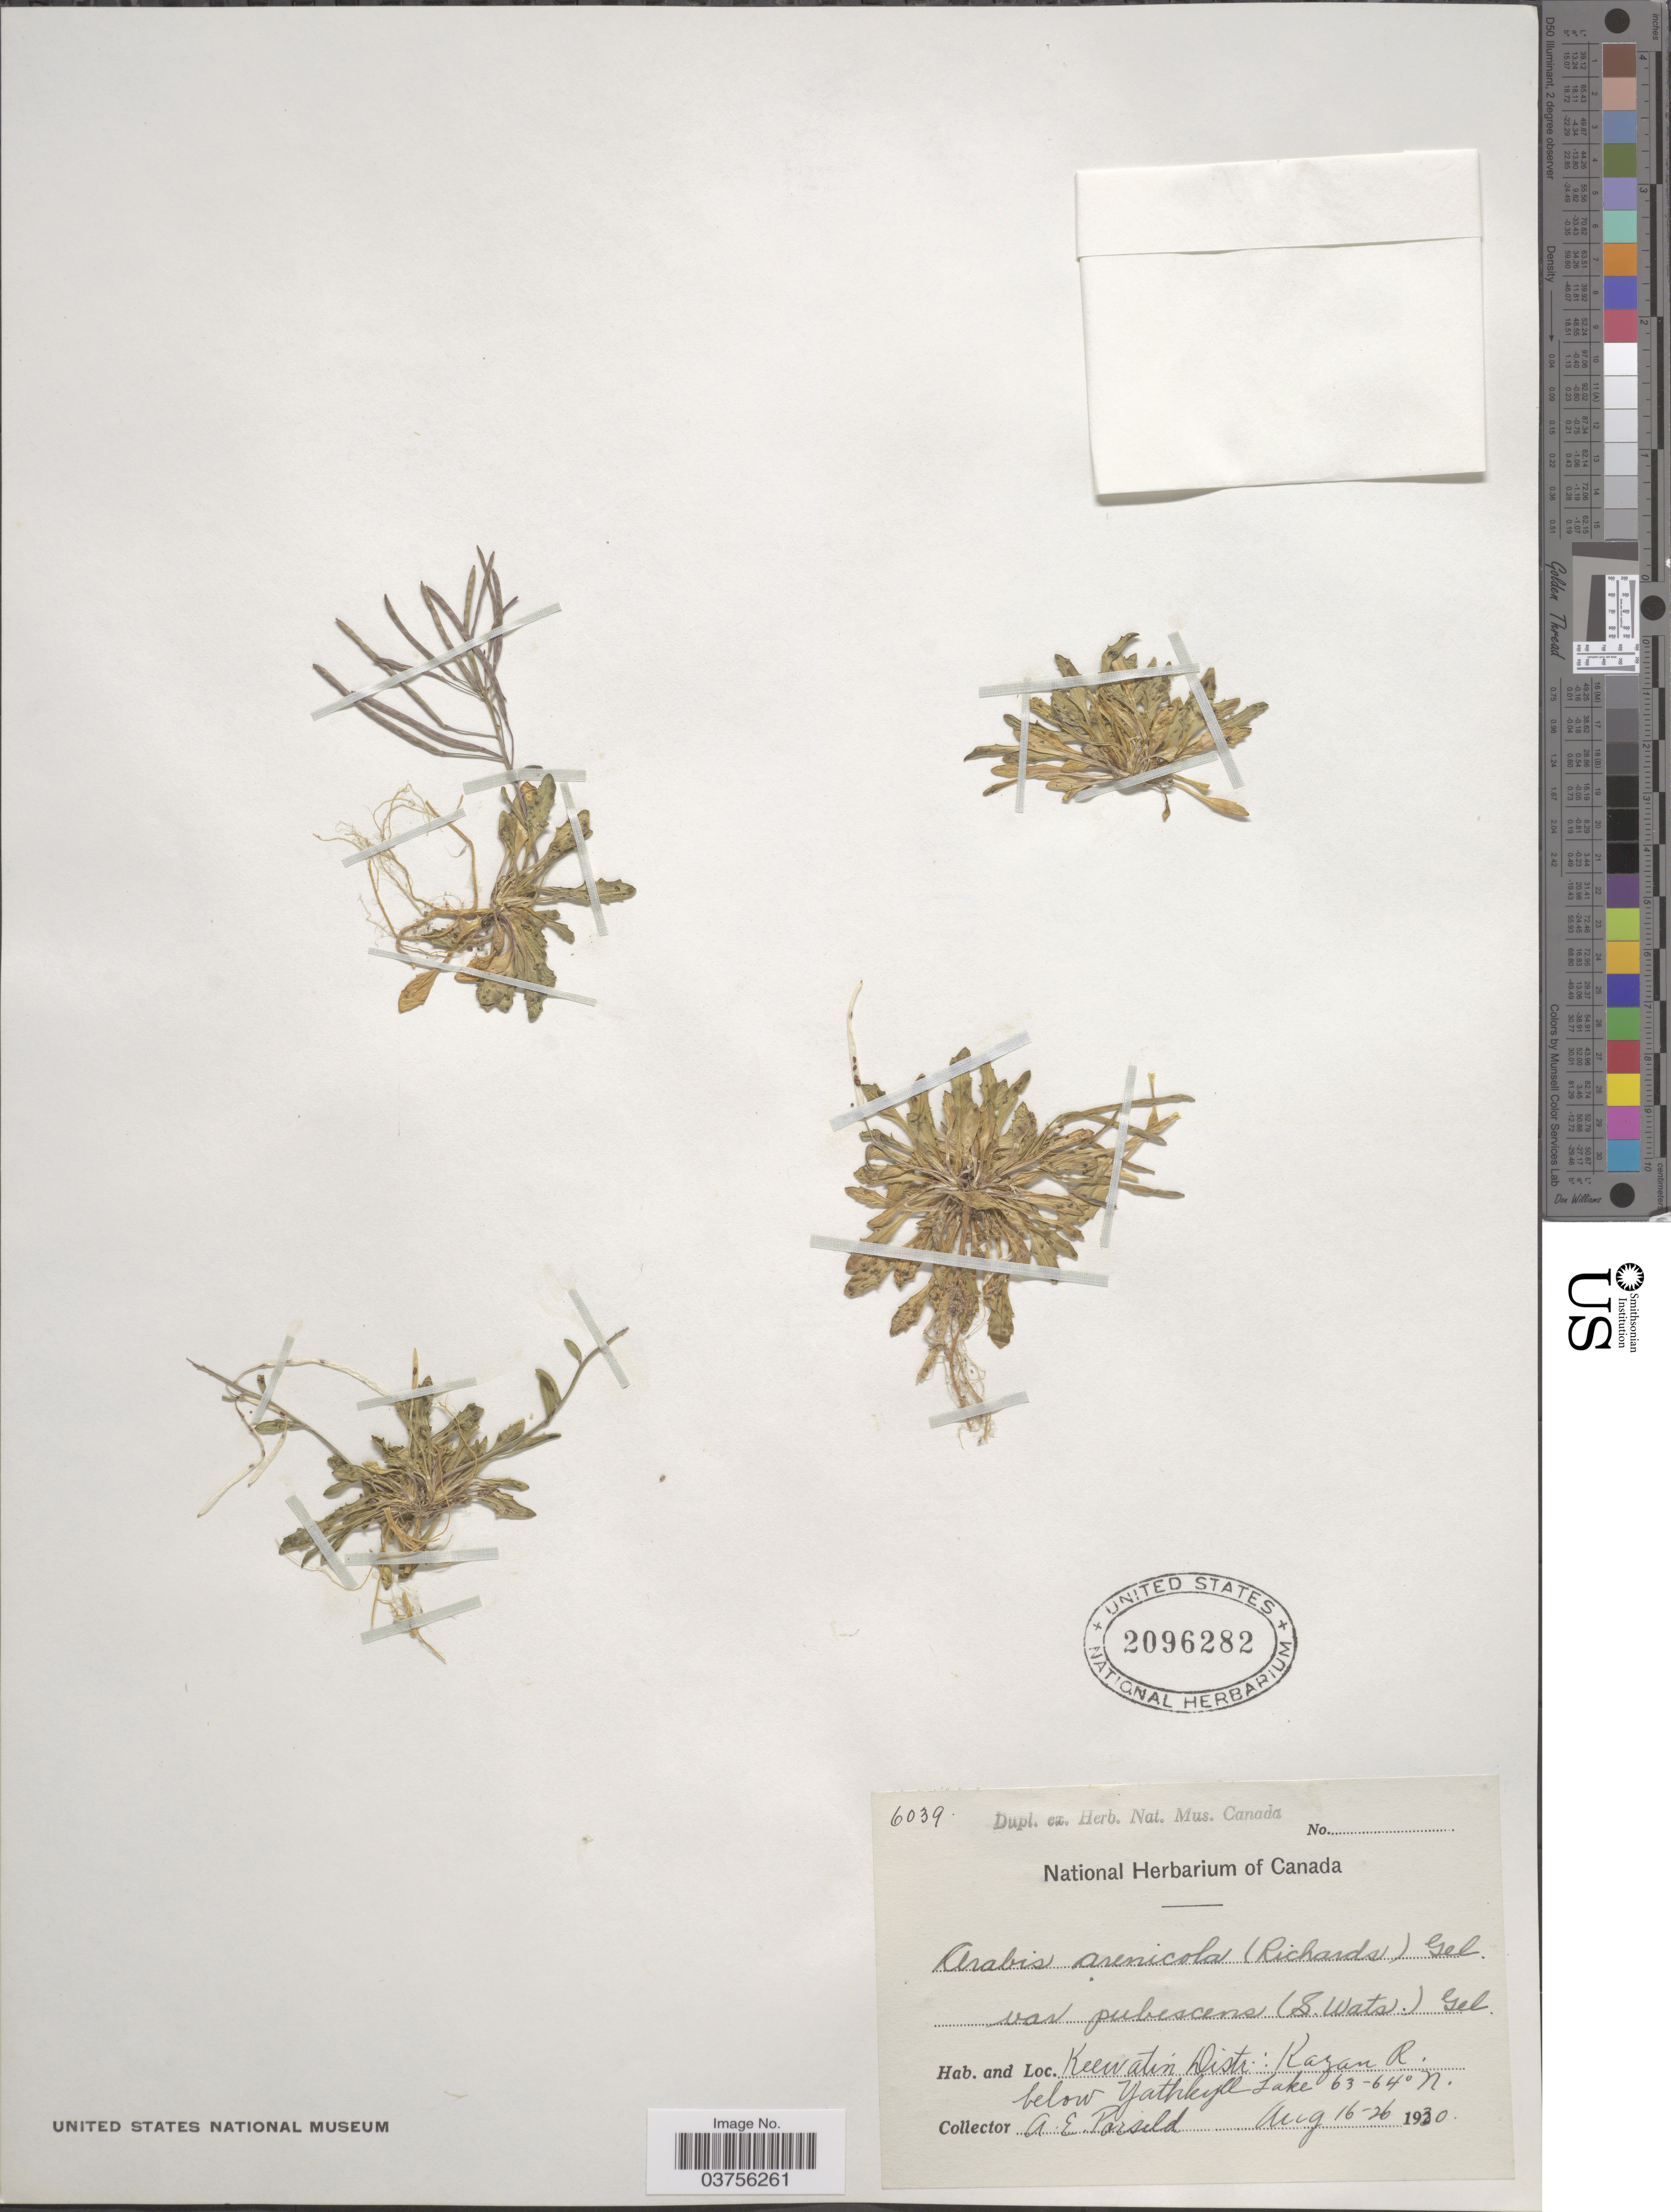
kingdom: Plantae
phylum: Tracheophyta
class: Magnoliopsida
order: Brassicales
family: Brassicaceae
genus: Arabis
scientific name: Arabis arenicola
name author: (Richardson ex Hook.) Gelert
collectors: A. E. Porsild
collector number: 6039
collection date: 1930-08-16/1930-08-26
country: Canada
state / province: Nunavut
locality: Keewatin Distr.: Kazan R. below Yathkyed Lake.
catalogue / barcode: US 2096282